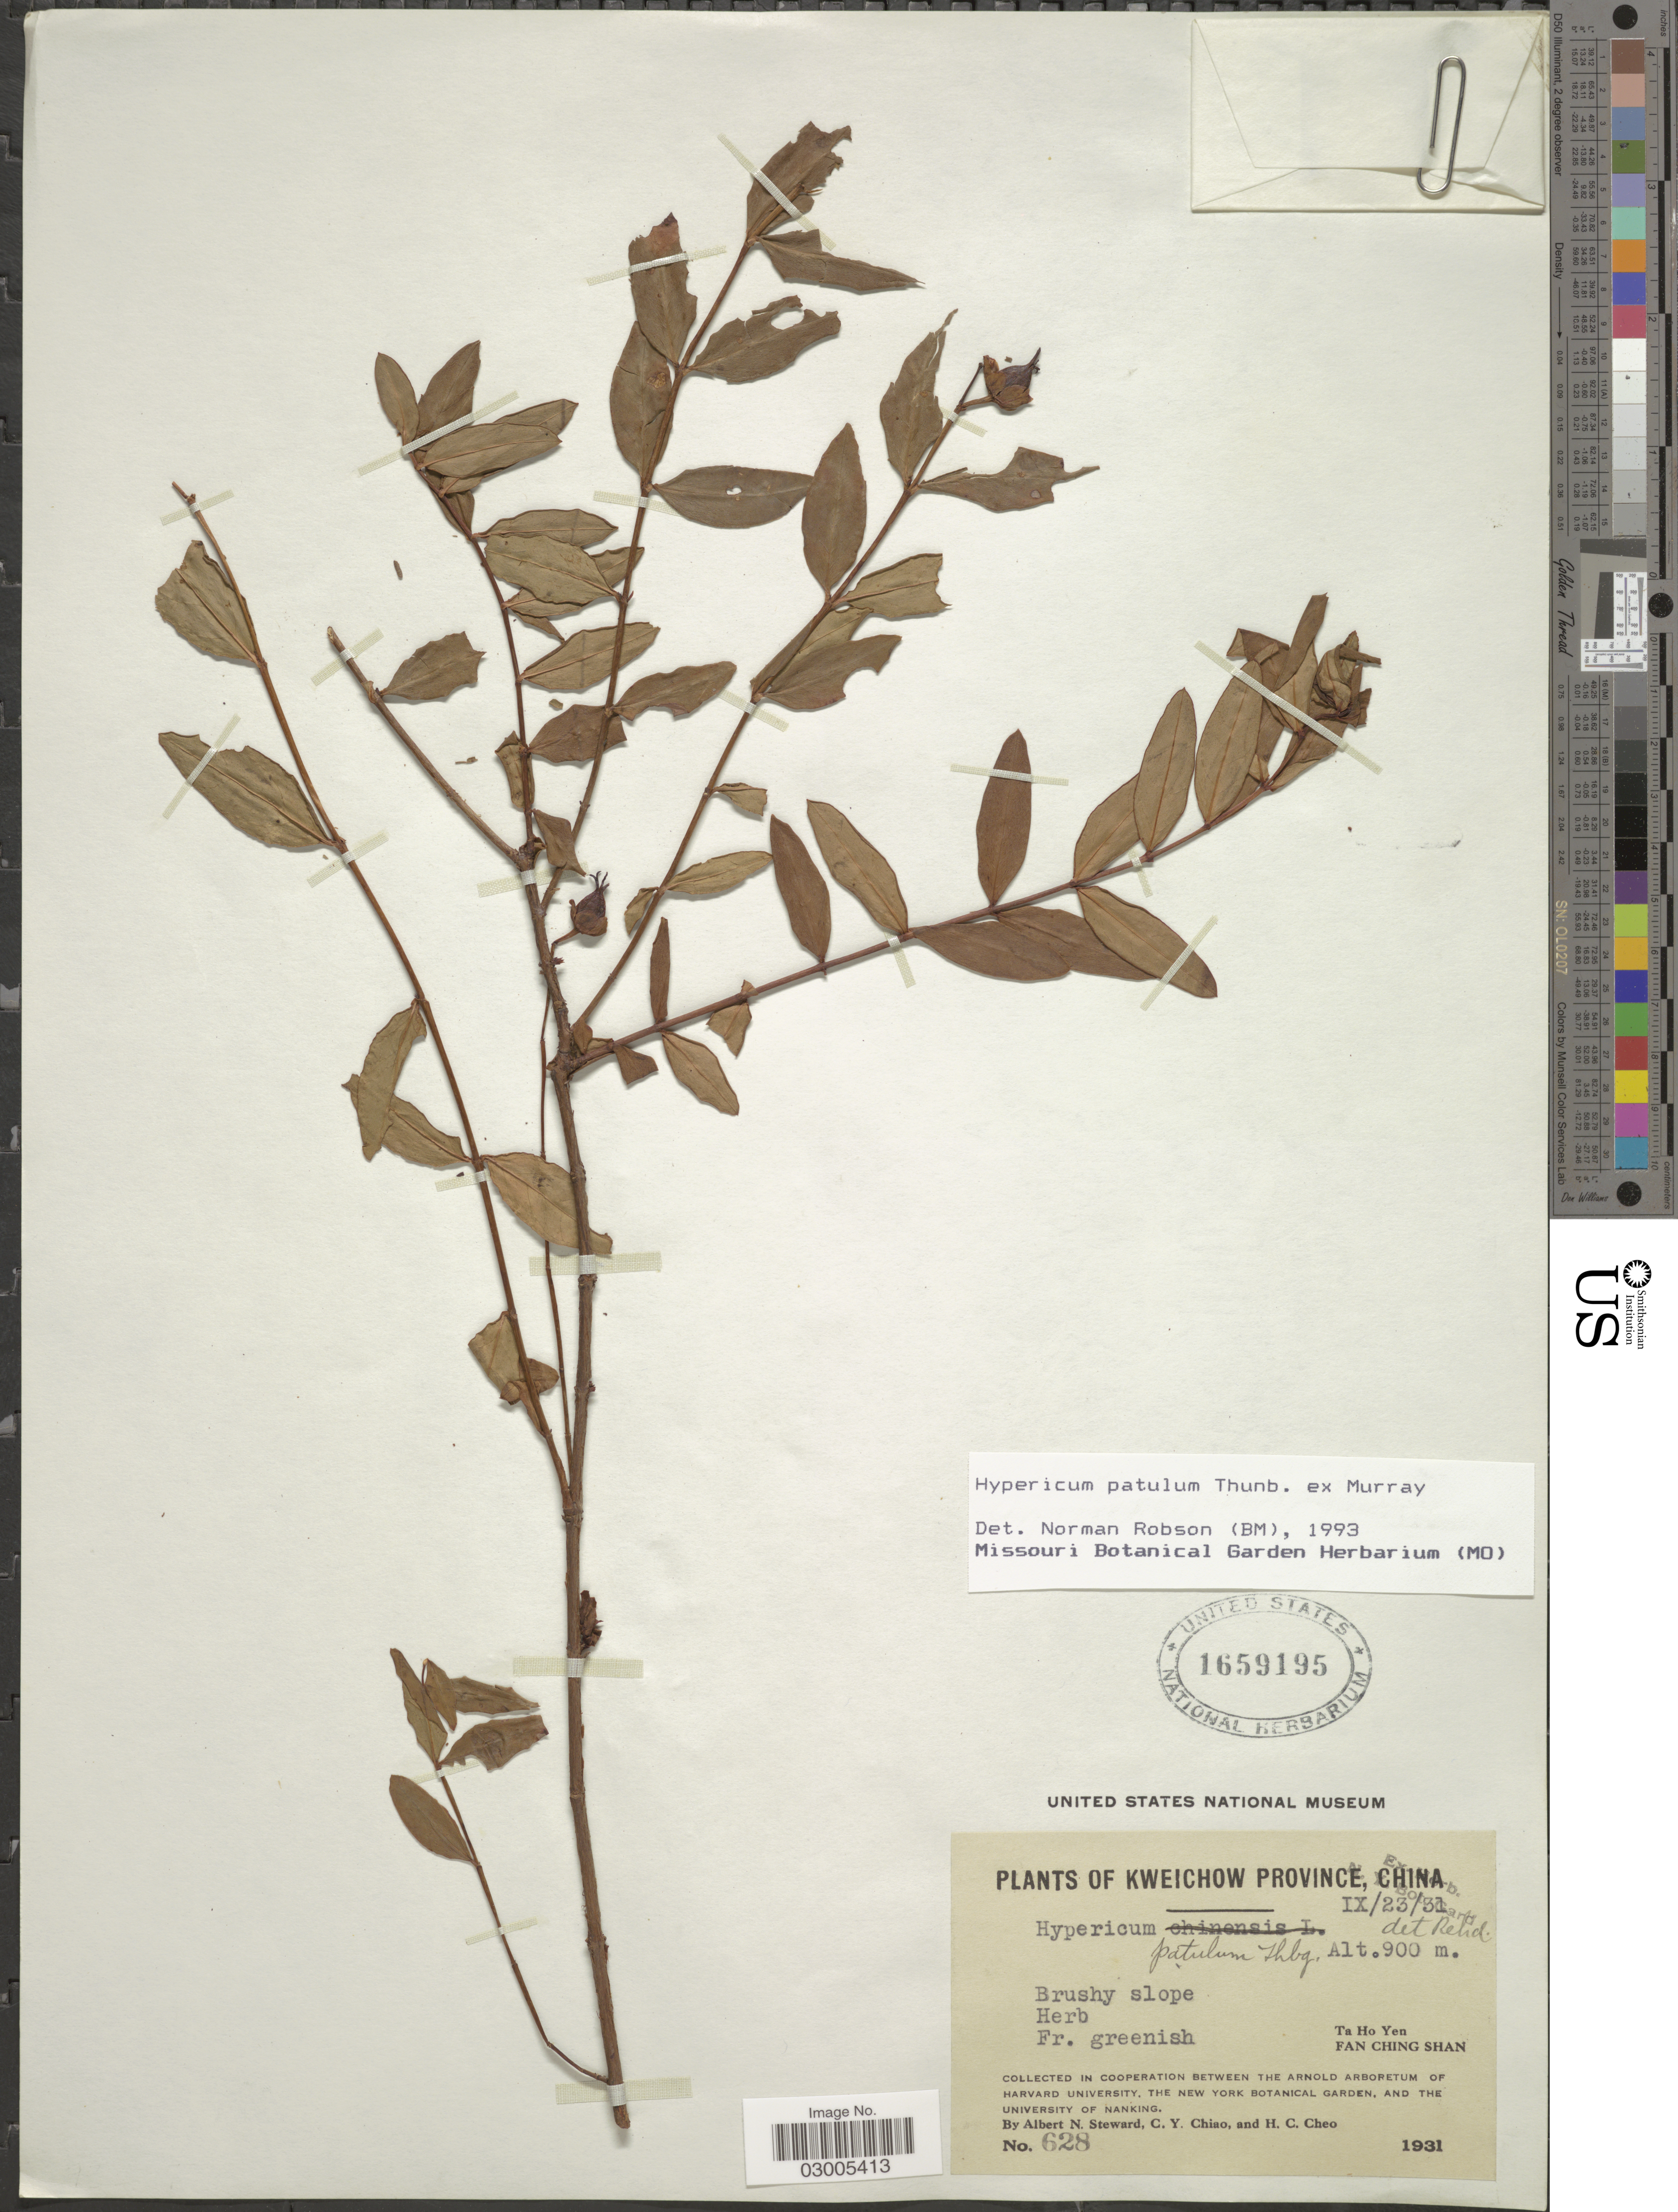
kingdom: Plantae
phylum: Tracheophyta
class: Magnoliopsida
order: Malpighiales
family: Hypericaceae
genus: Hypericum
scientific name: Hypericum patulum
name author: Thunb.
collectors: A. N. Steward, C. Y. Chiao & H. Cheo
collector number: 628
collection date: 1931-09-23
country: China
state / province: Guizhou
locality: Kweichow Province. Ta Ho Yen. Fan Ching Shan.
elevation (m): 900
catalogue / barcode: US 1659195